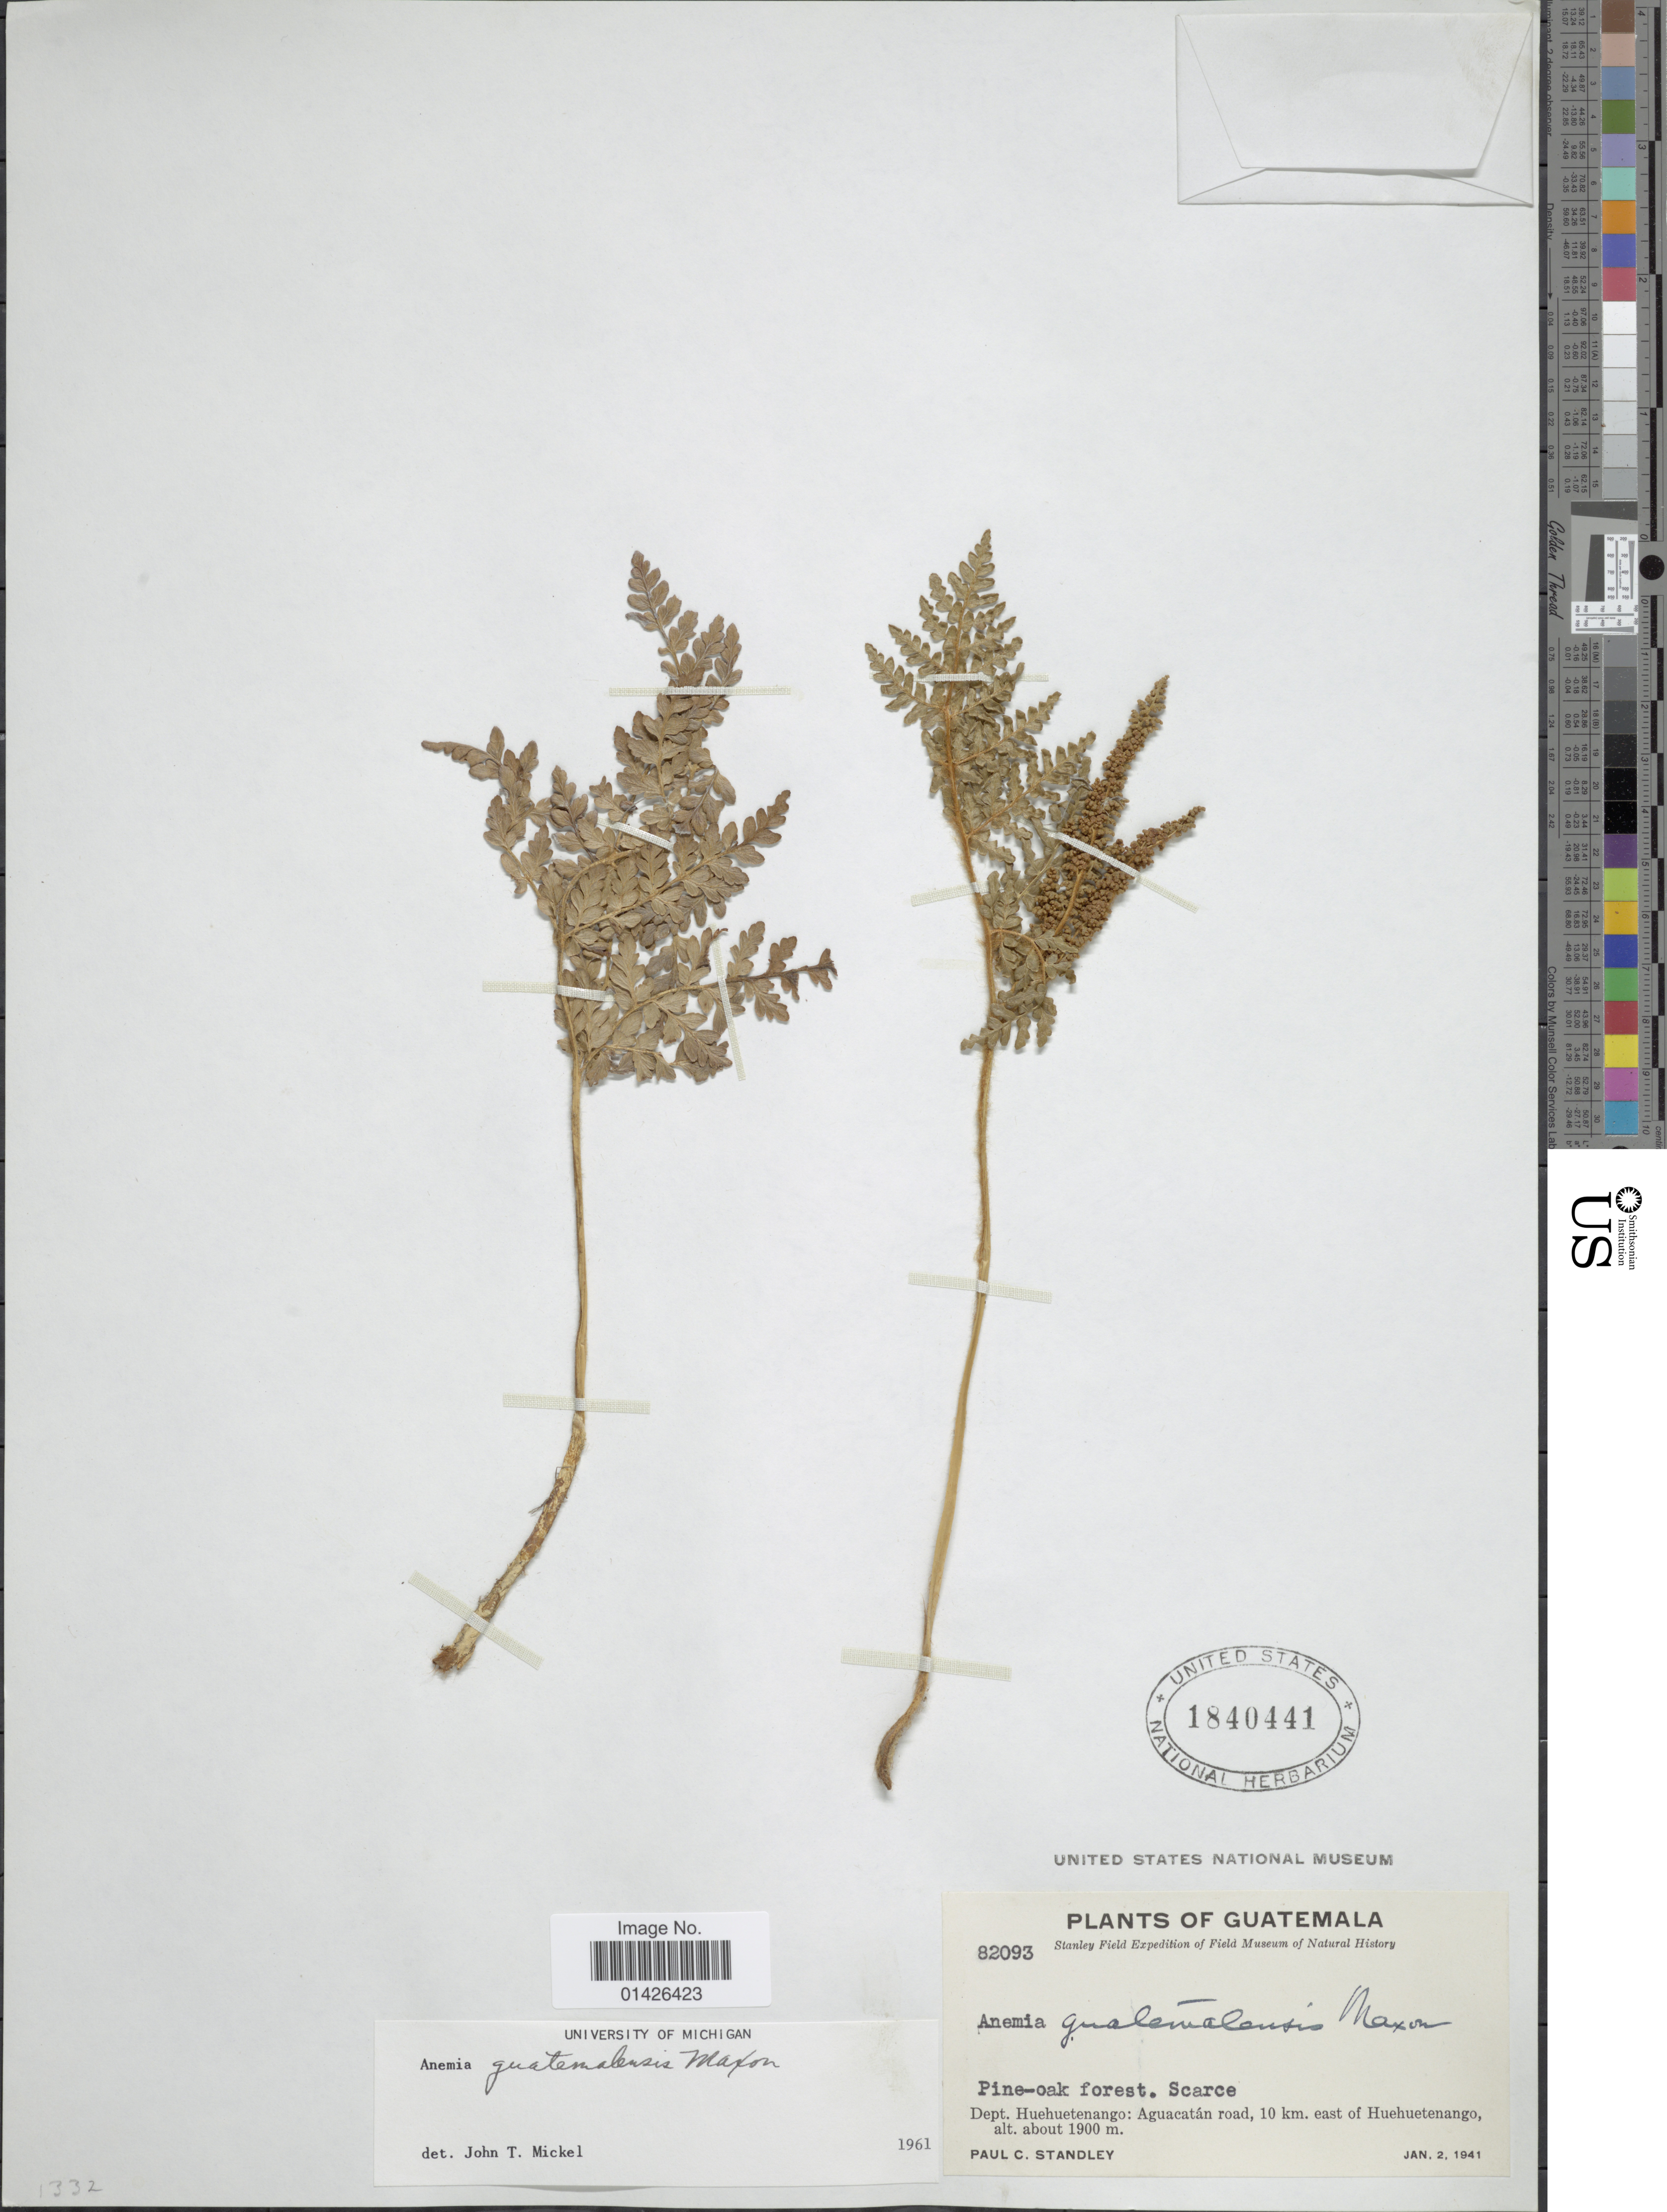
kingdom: Plantae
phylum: Tracheophyta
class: Polypodiopsida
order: Schizaeales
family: Anemiaceae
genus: Anemia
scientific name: Anemia guatemalensis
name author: Maxon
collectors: P. C. Standley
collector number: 82093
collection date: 1941-01-02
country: Guatemala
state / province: Huehuetenango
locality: Dept Huehuetenango: Aguacatán road, 10 km east of Huehuetenango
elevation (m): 1900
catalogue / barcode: US 1840441